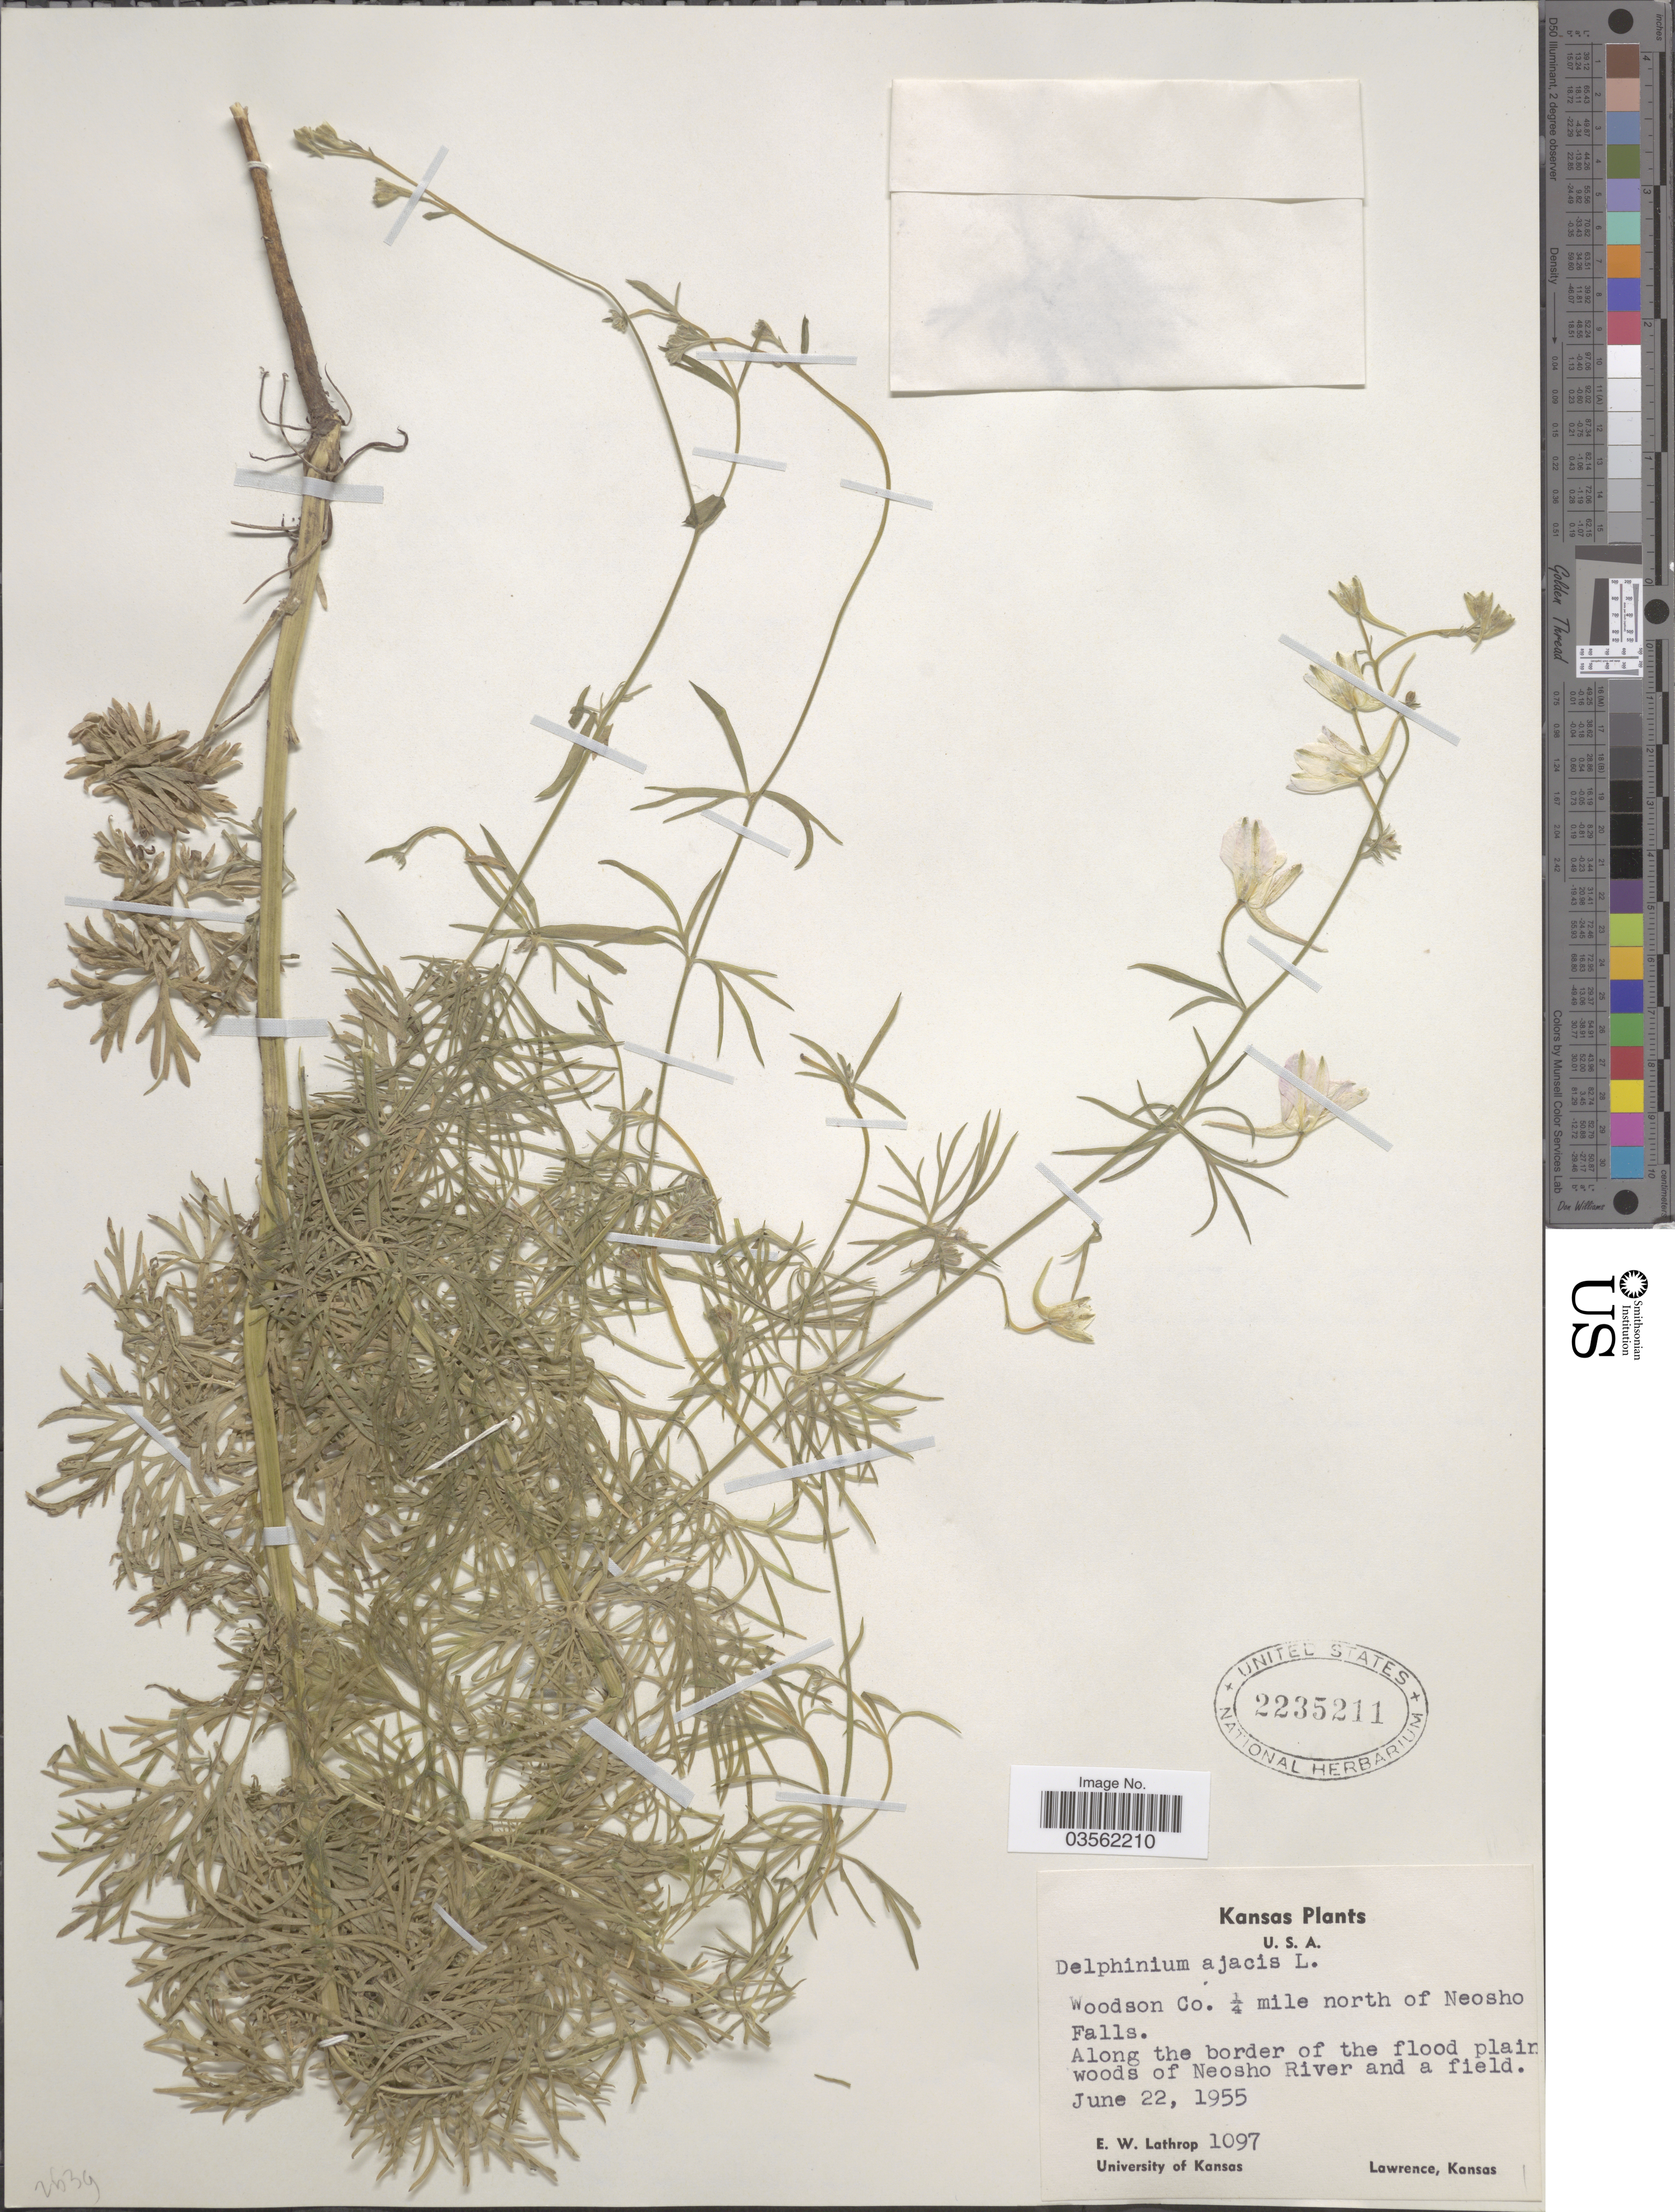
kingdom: Plantae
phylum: Tracheophyta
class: Magnoliopsida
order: Ranunculales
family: Ranunculaceae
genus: Delphinium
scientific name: Delphinium ajacis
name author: L.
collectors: E. W. Lathrop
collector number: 1097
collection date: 1955-06-22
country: United States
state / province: Kansas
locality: Woodson Co. ¼ mile north of Neosho Falls. Along the border of the flood plain woods of Neosho River and a field.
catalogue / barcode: US 2235211